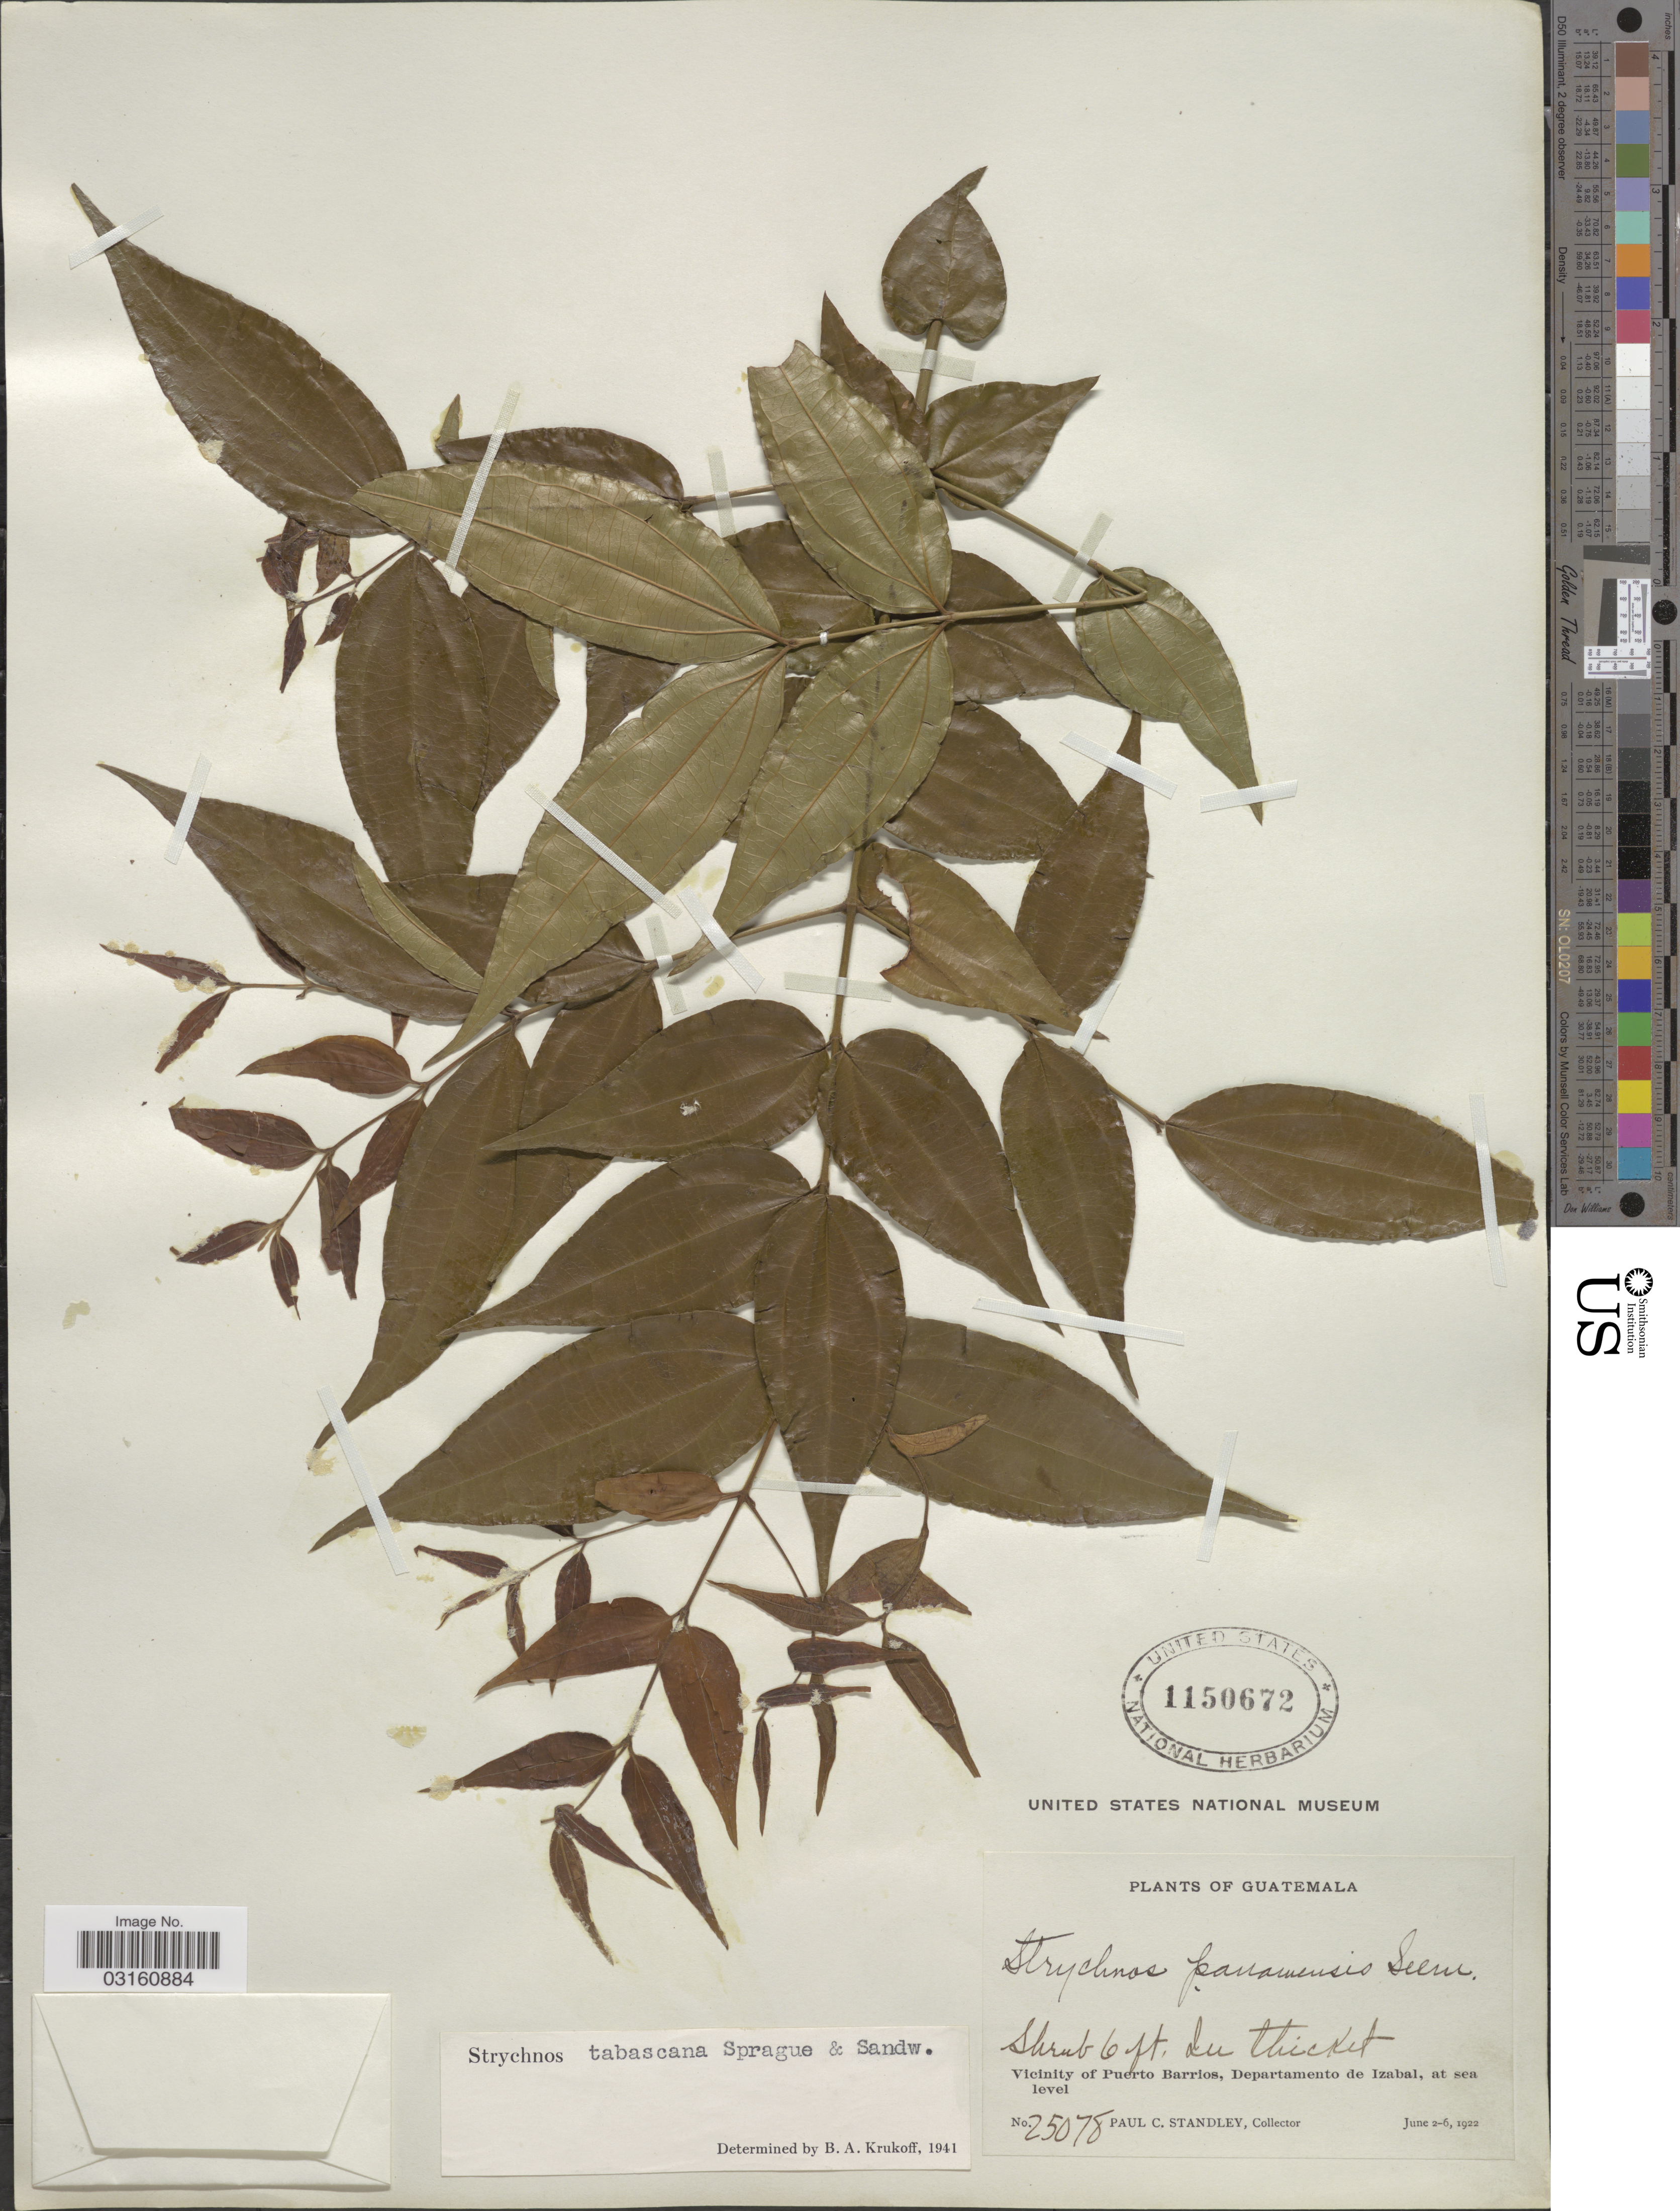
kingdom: Plantae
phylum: Tracheophyta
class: Magnoliopsida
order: Gentianales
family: Loganiaceae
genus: Strychnos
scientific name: Strychnos tabascana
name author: Sprague & Sandwith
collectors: P. C. Standley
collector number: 25078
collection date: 1922-06-02/1922-06-06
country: Guatemala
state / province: Izabal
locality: Vicinity of Puerto Barrios, Departamento de Izabal.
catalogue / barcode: US 1150672